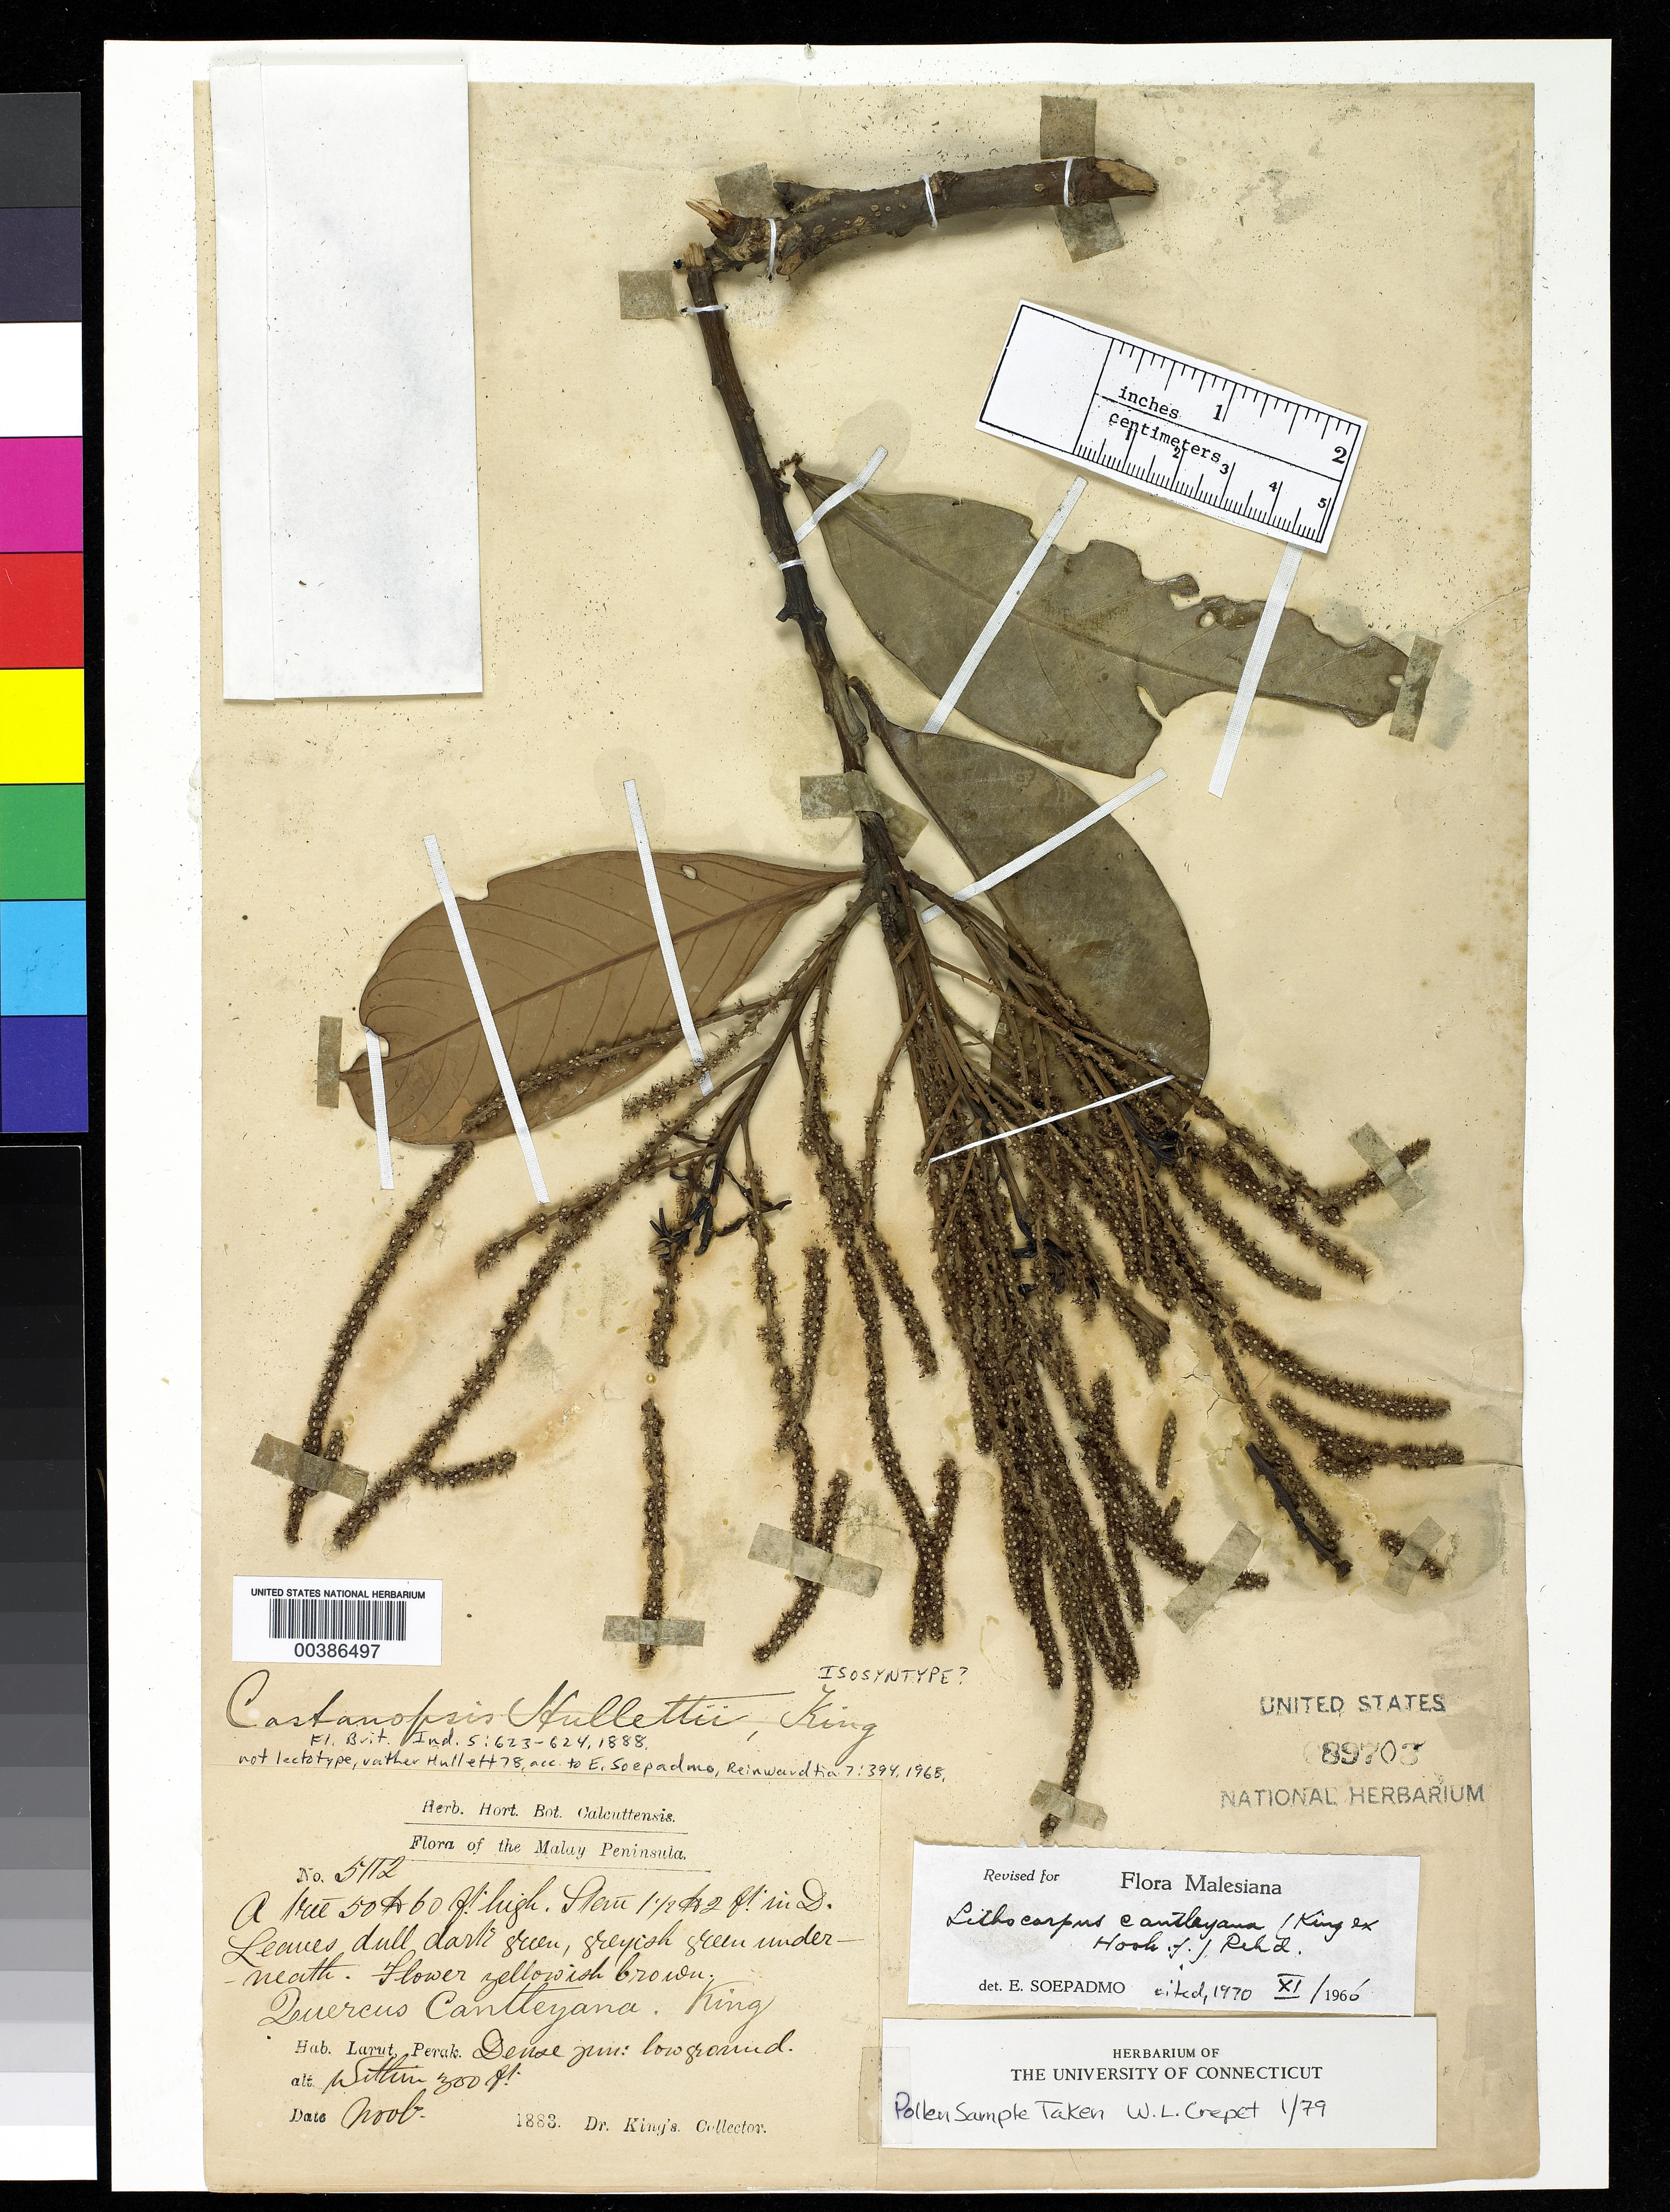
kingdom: Plantae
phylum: Tracheophyta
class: Magnoliopsida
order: Fagales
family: Fagaceae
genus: Castanopsis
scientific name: Castanopsis hullettii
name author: King ex Hook. f.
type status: Isosyntype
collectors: H. Kunstler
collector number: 5112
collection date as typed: Nov 1883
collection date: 1883-11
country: Malaysia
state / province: Perak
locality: Larut. [Malay Peninsula]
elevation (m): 91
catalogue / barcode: US 89703